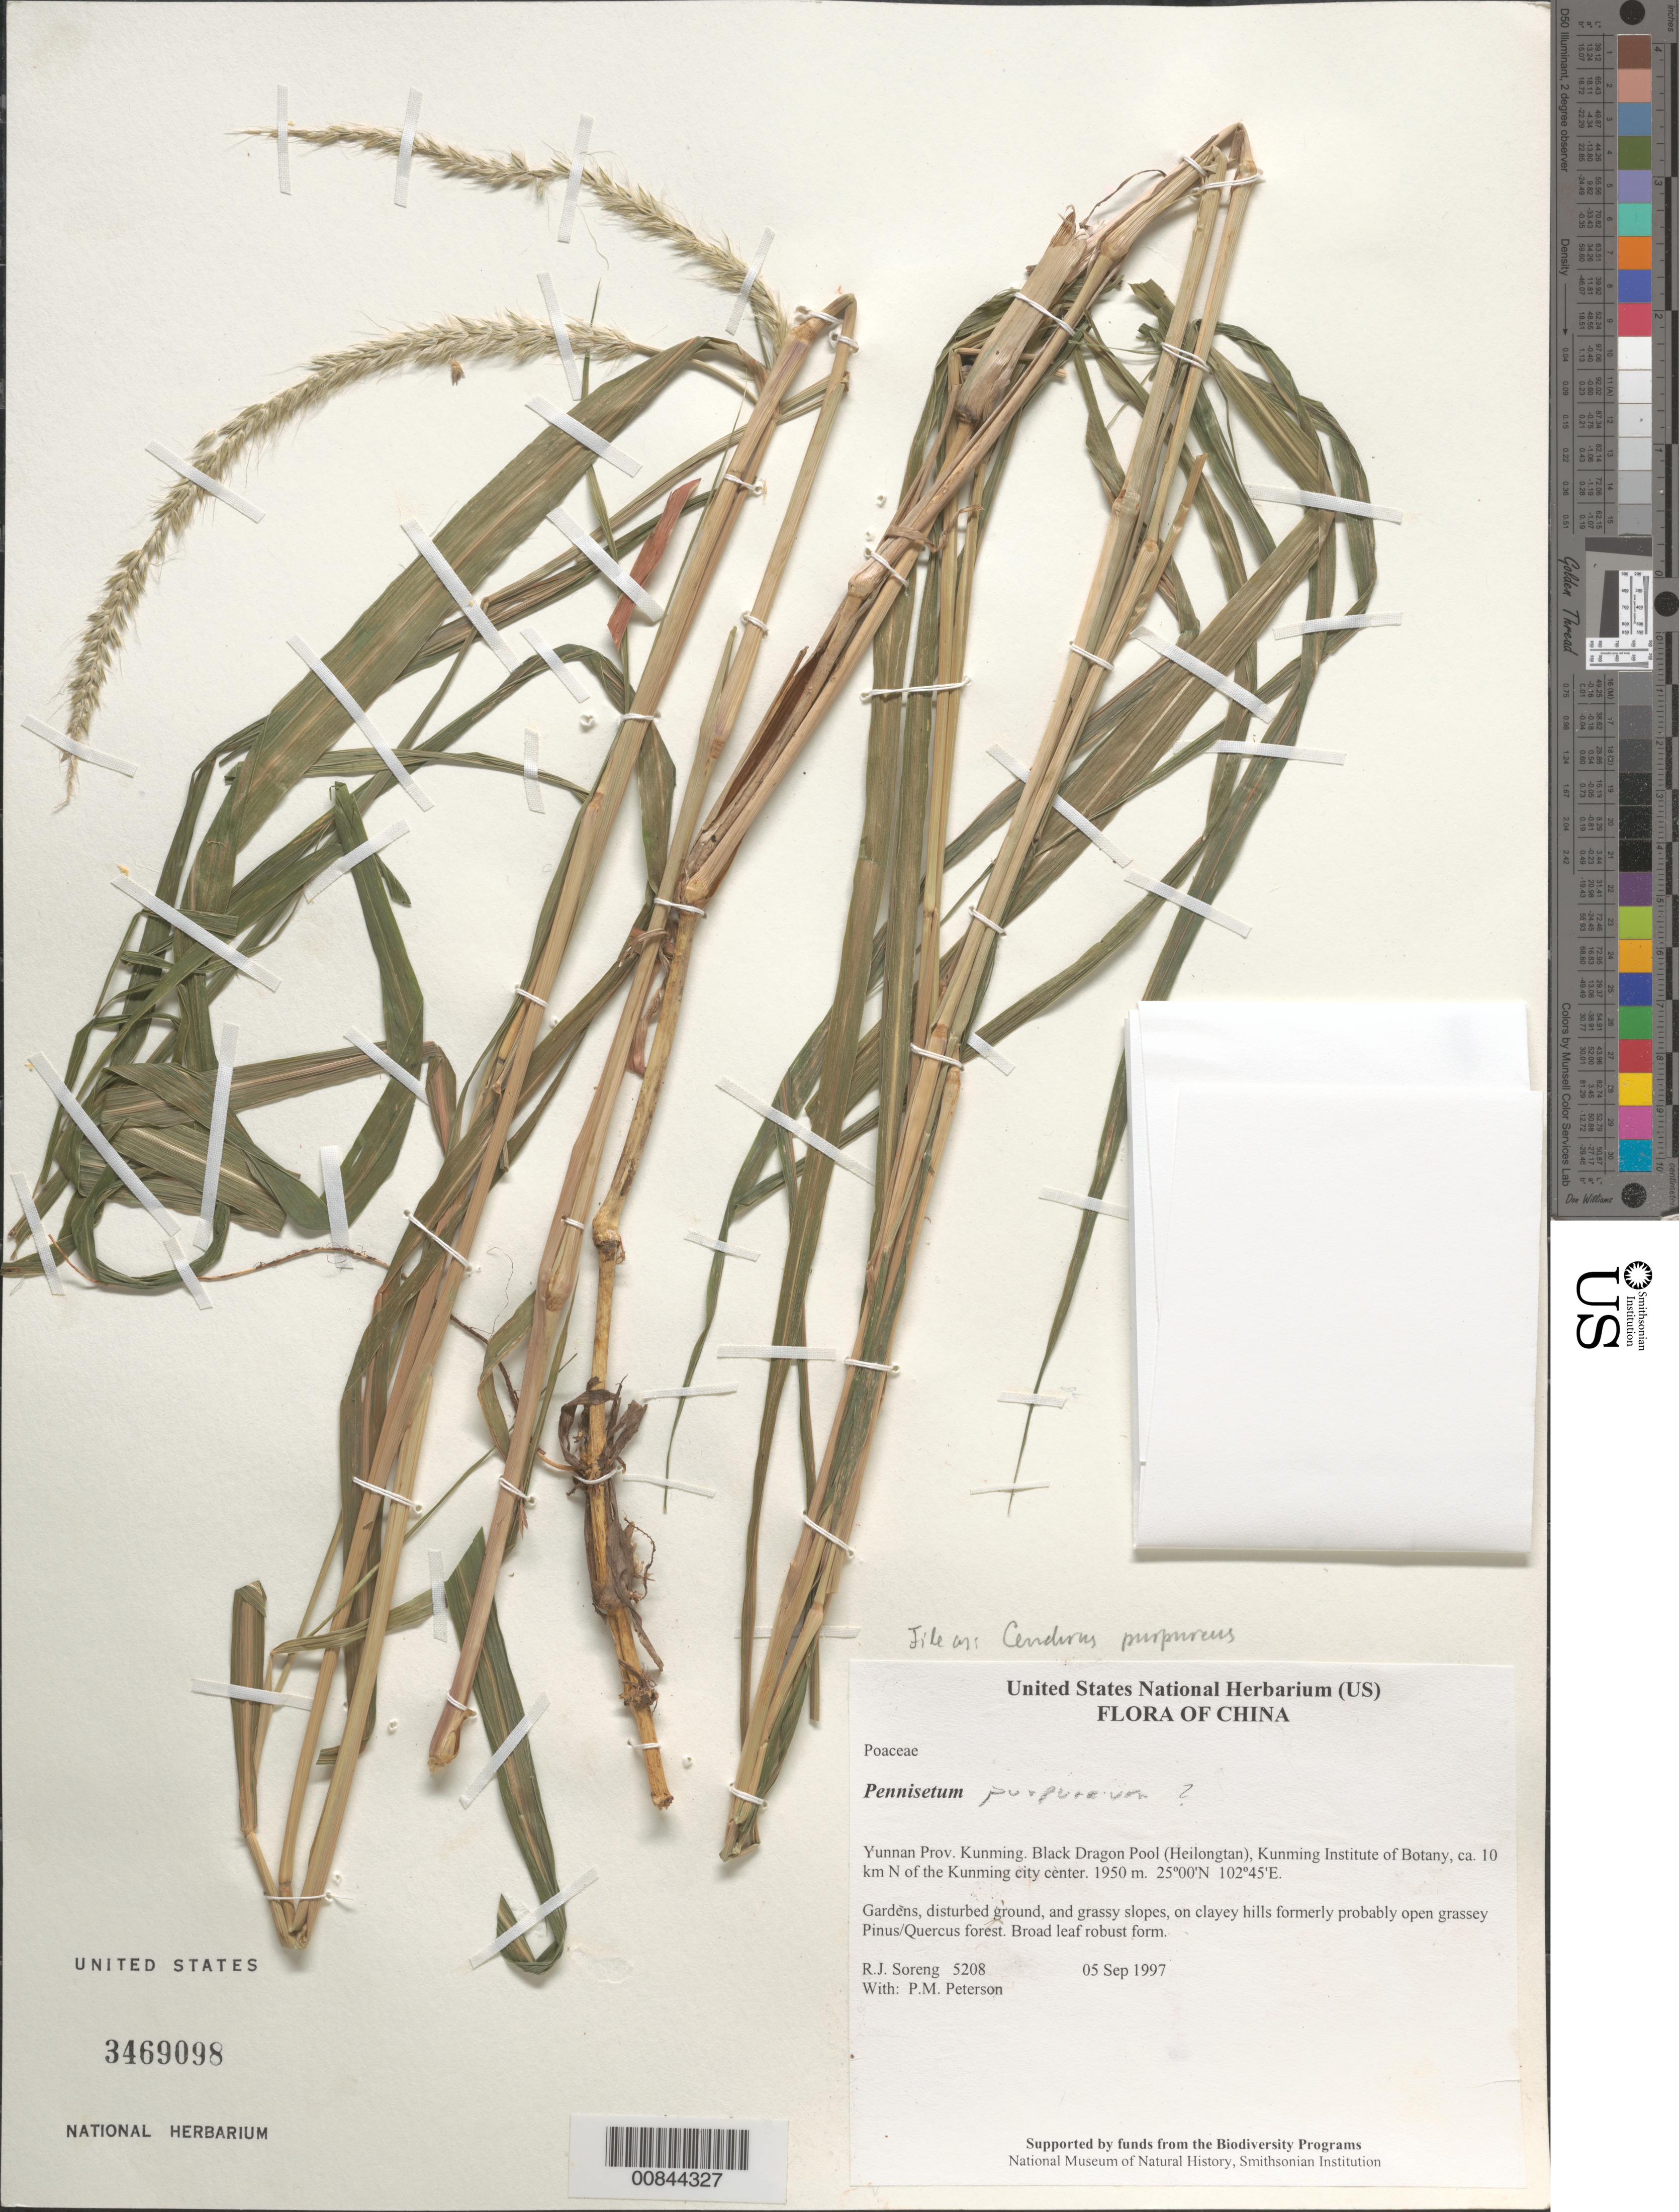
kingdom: Plantae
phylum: Tracheophyta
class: Liliopsida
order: Poales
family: Poaceae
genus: Cenchrus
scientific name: Cenchrus purpureus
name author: (Schumach.) Morrone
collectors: R. J. Soreng & P. M. Peterson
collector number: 5208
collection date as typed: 05 Sep 1997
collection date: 1997-09-05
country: China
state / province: Yunnan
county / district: Kunming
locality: Black Dragon Pool (Heilongtan), Kunming Institute of Botany, ca. 10 km N of the Kunming city center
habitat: Gardens, disturbed ground, and grassy slopes, on clayey hills formerly probably open grassey Pinus/Quercus forest.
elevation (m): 1950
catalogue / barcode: US 3469098